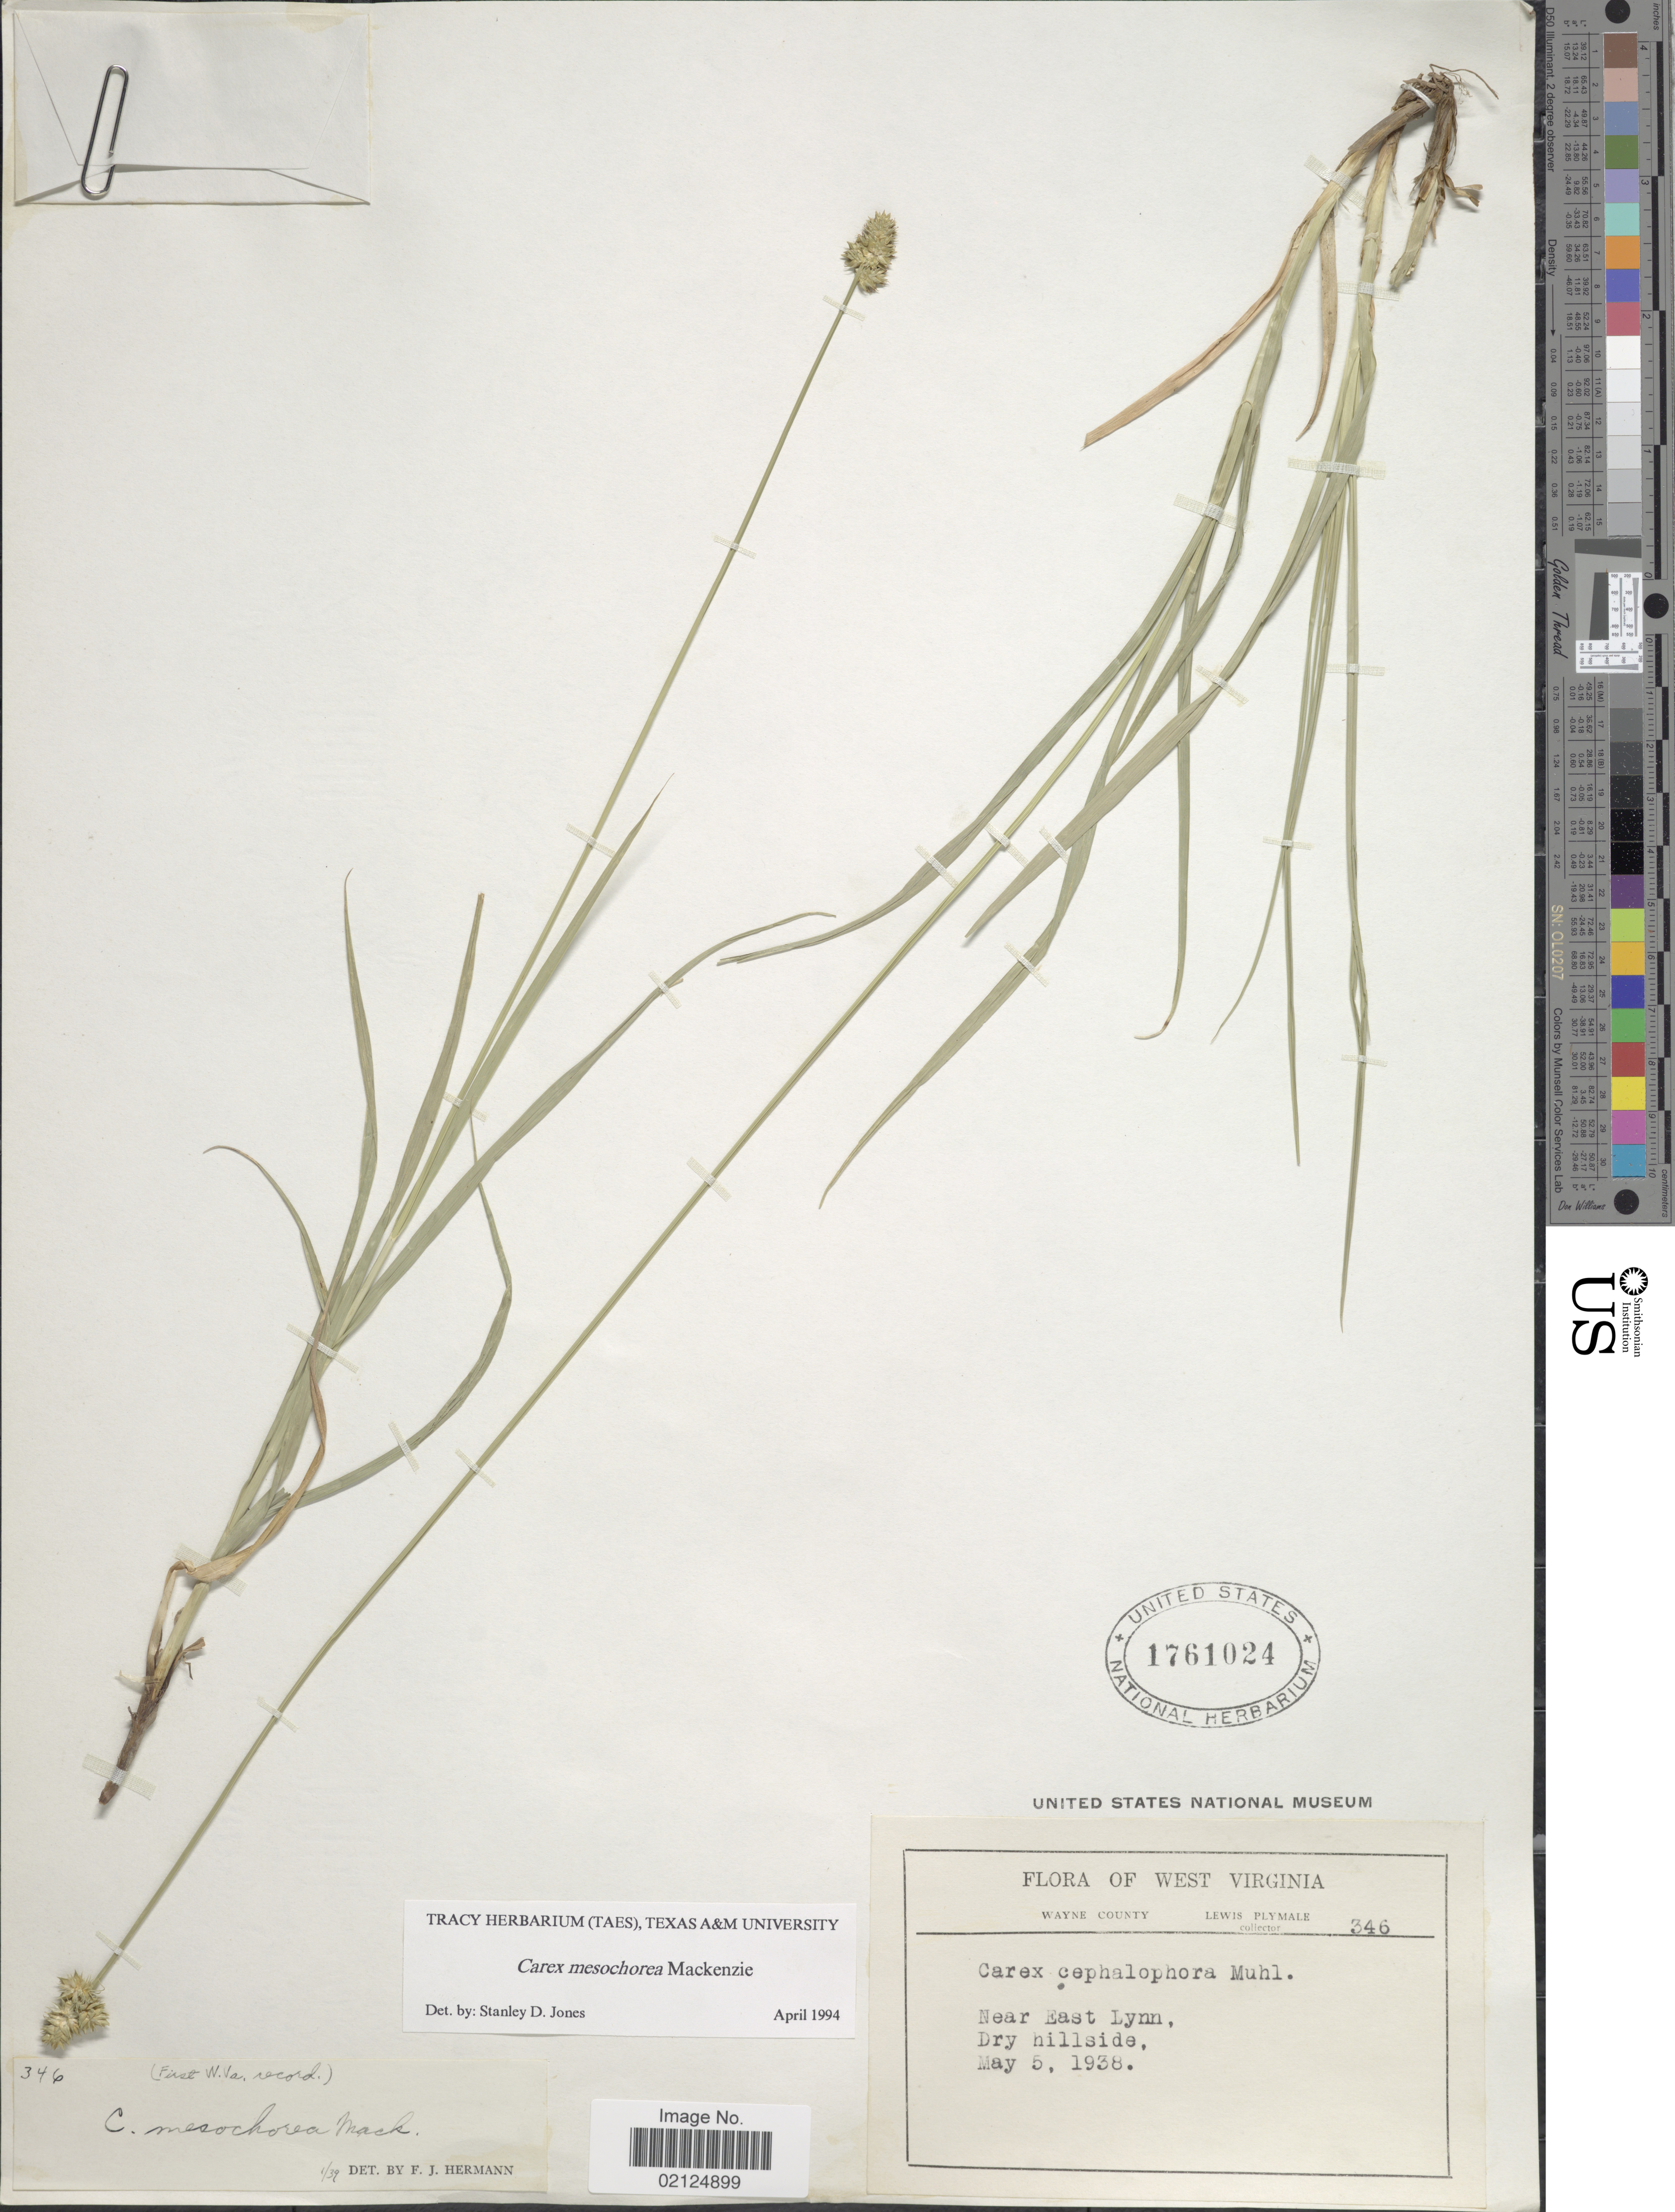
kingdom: Plantae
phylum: Tracheophyta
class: Liliopsida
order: Poales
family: Cyperaceae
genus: Carex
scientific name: Carex mesochorea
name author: Mack.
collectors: L. Plymale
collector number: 346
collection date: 1938-05-05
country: United States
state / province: West Virginia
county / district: Wayne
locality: Near East Lynn, Wayne County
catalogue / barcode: US 1761024